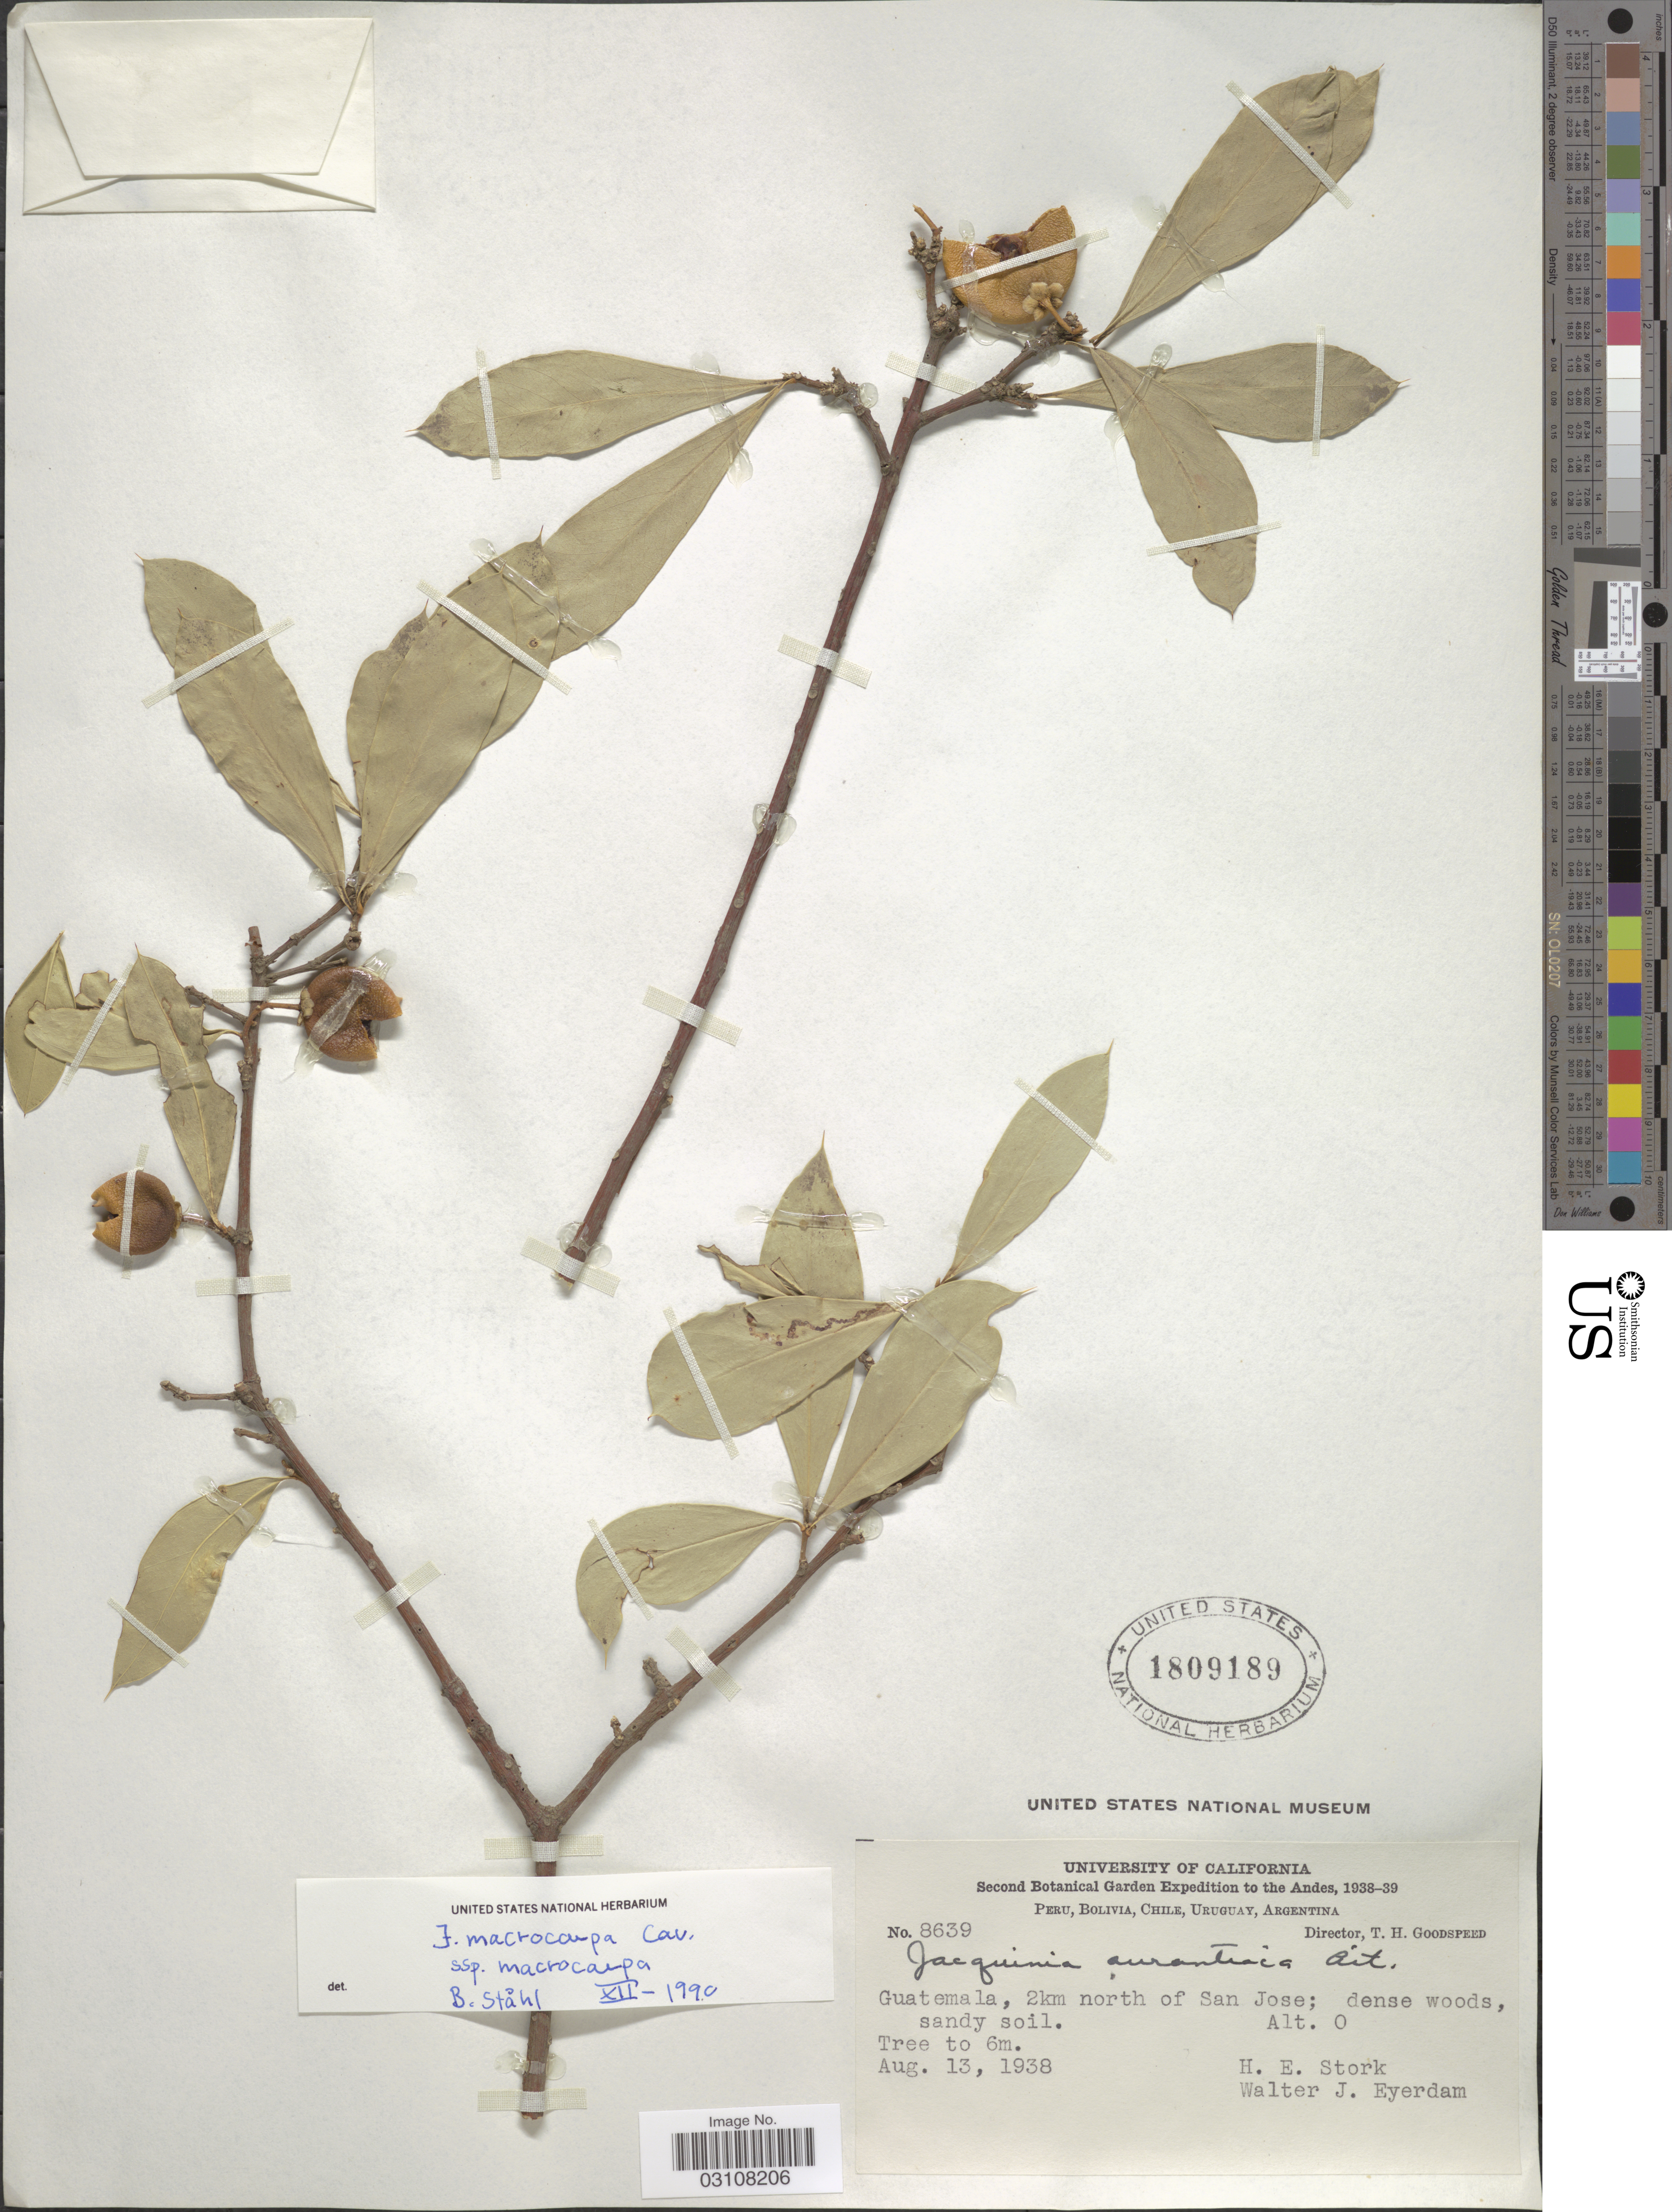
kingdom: Plantae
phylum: Tracheophyta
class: Magnoliopsida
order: Ericales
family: Primulaceae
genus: Jacquinia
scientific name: Jacquinia macrocarpa subsp. macrocarpa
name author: Cav.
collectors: H. E. Stork & W. J. Eyerdam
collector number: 8639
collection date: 1938-08-13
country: Guatemala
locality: Andes. 2km north of San Jose.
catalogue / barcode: US 1809189